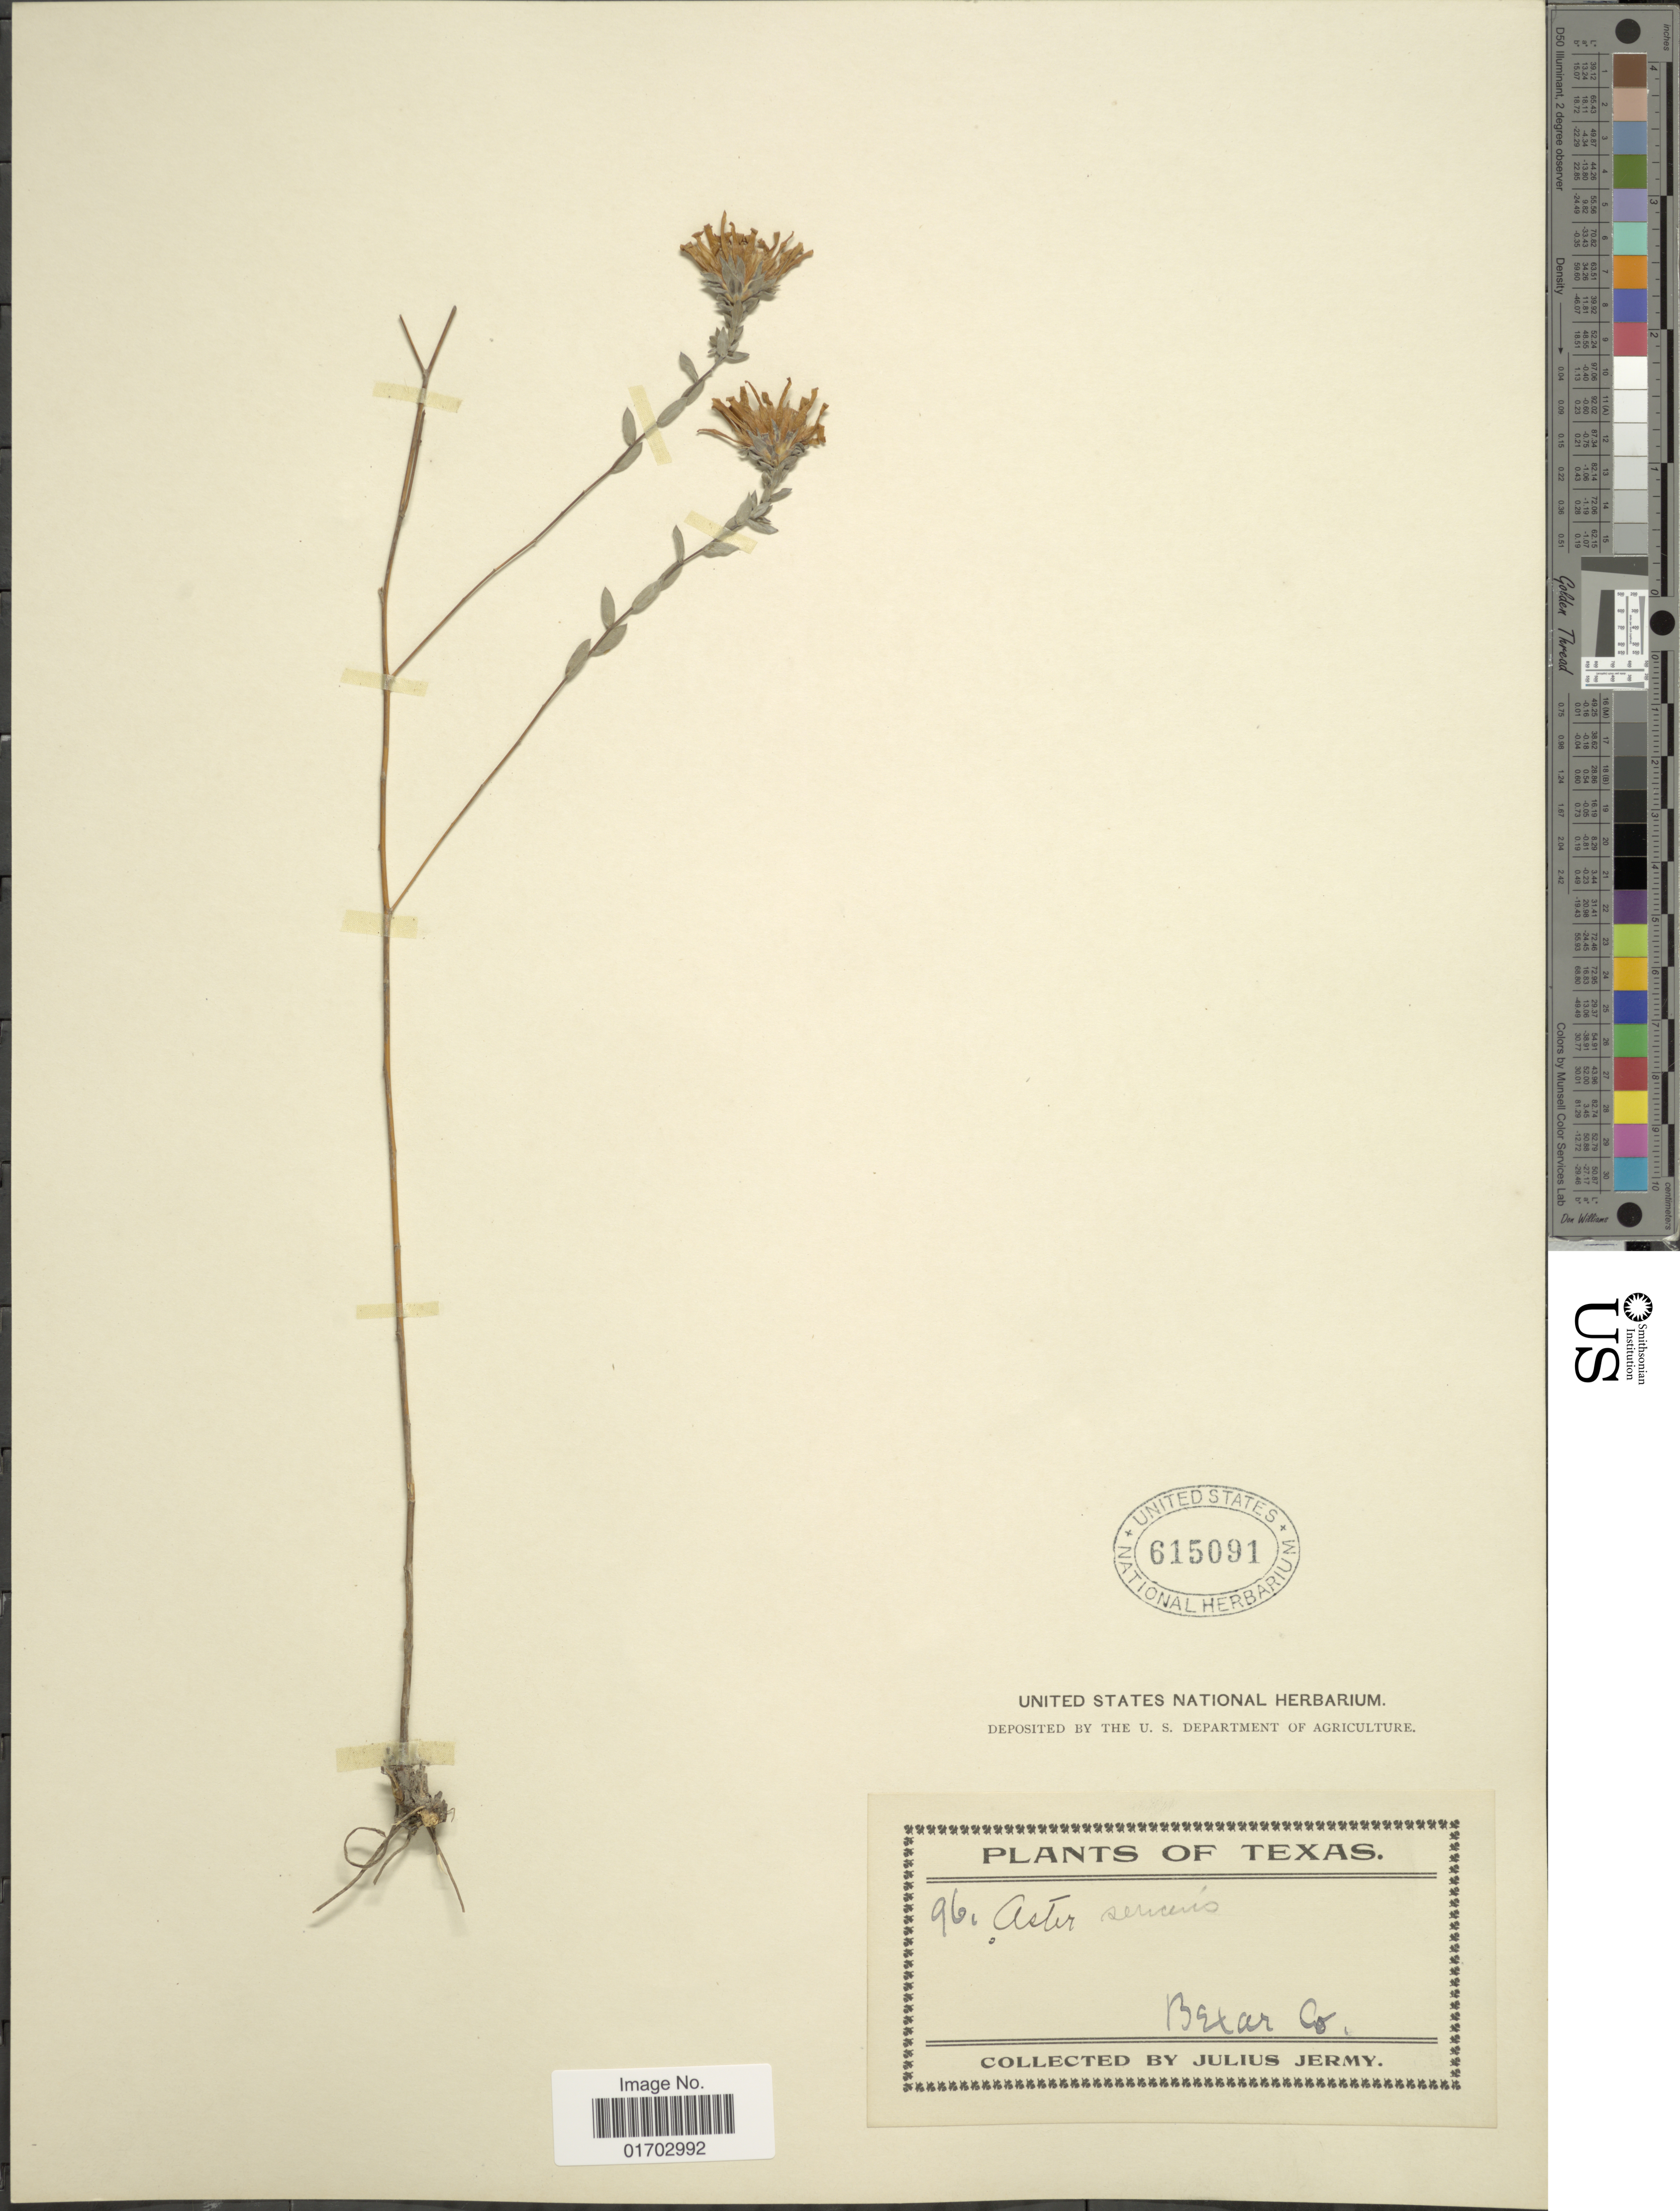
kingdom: Plantae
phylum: Tracheophyta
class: Magnoliopsida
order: Asterales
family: Asteraceae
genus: Symphyotrichum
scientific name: Symphyotrichum sericeum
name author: (Vent.) G.L. Nesom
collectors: J. Jermy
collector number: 96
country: United States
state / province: Texas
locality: Betar Co, Texas.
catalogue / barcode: US 615091